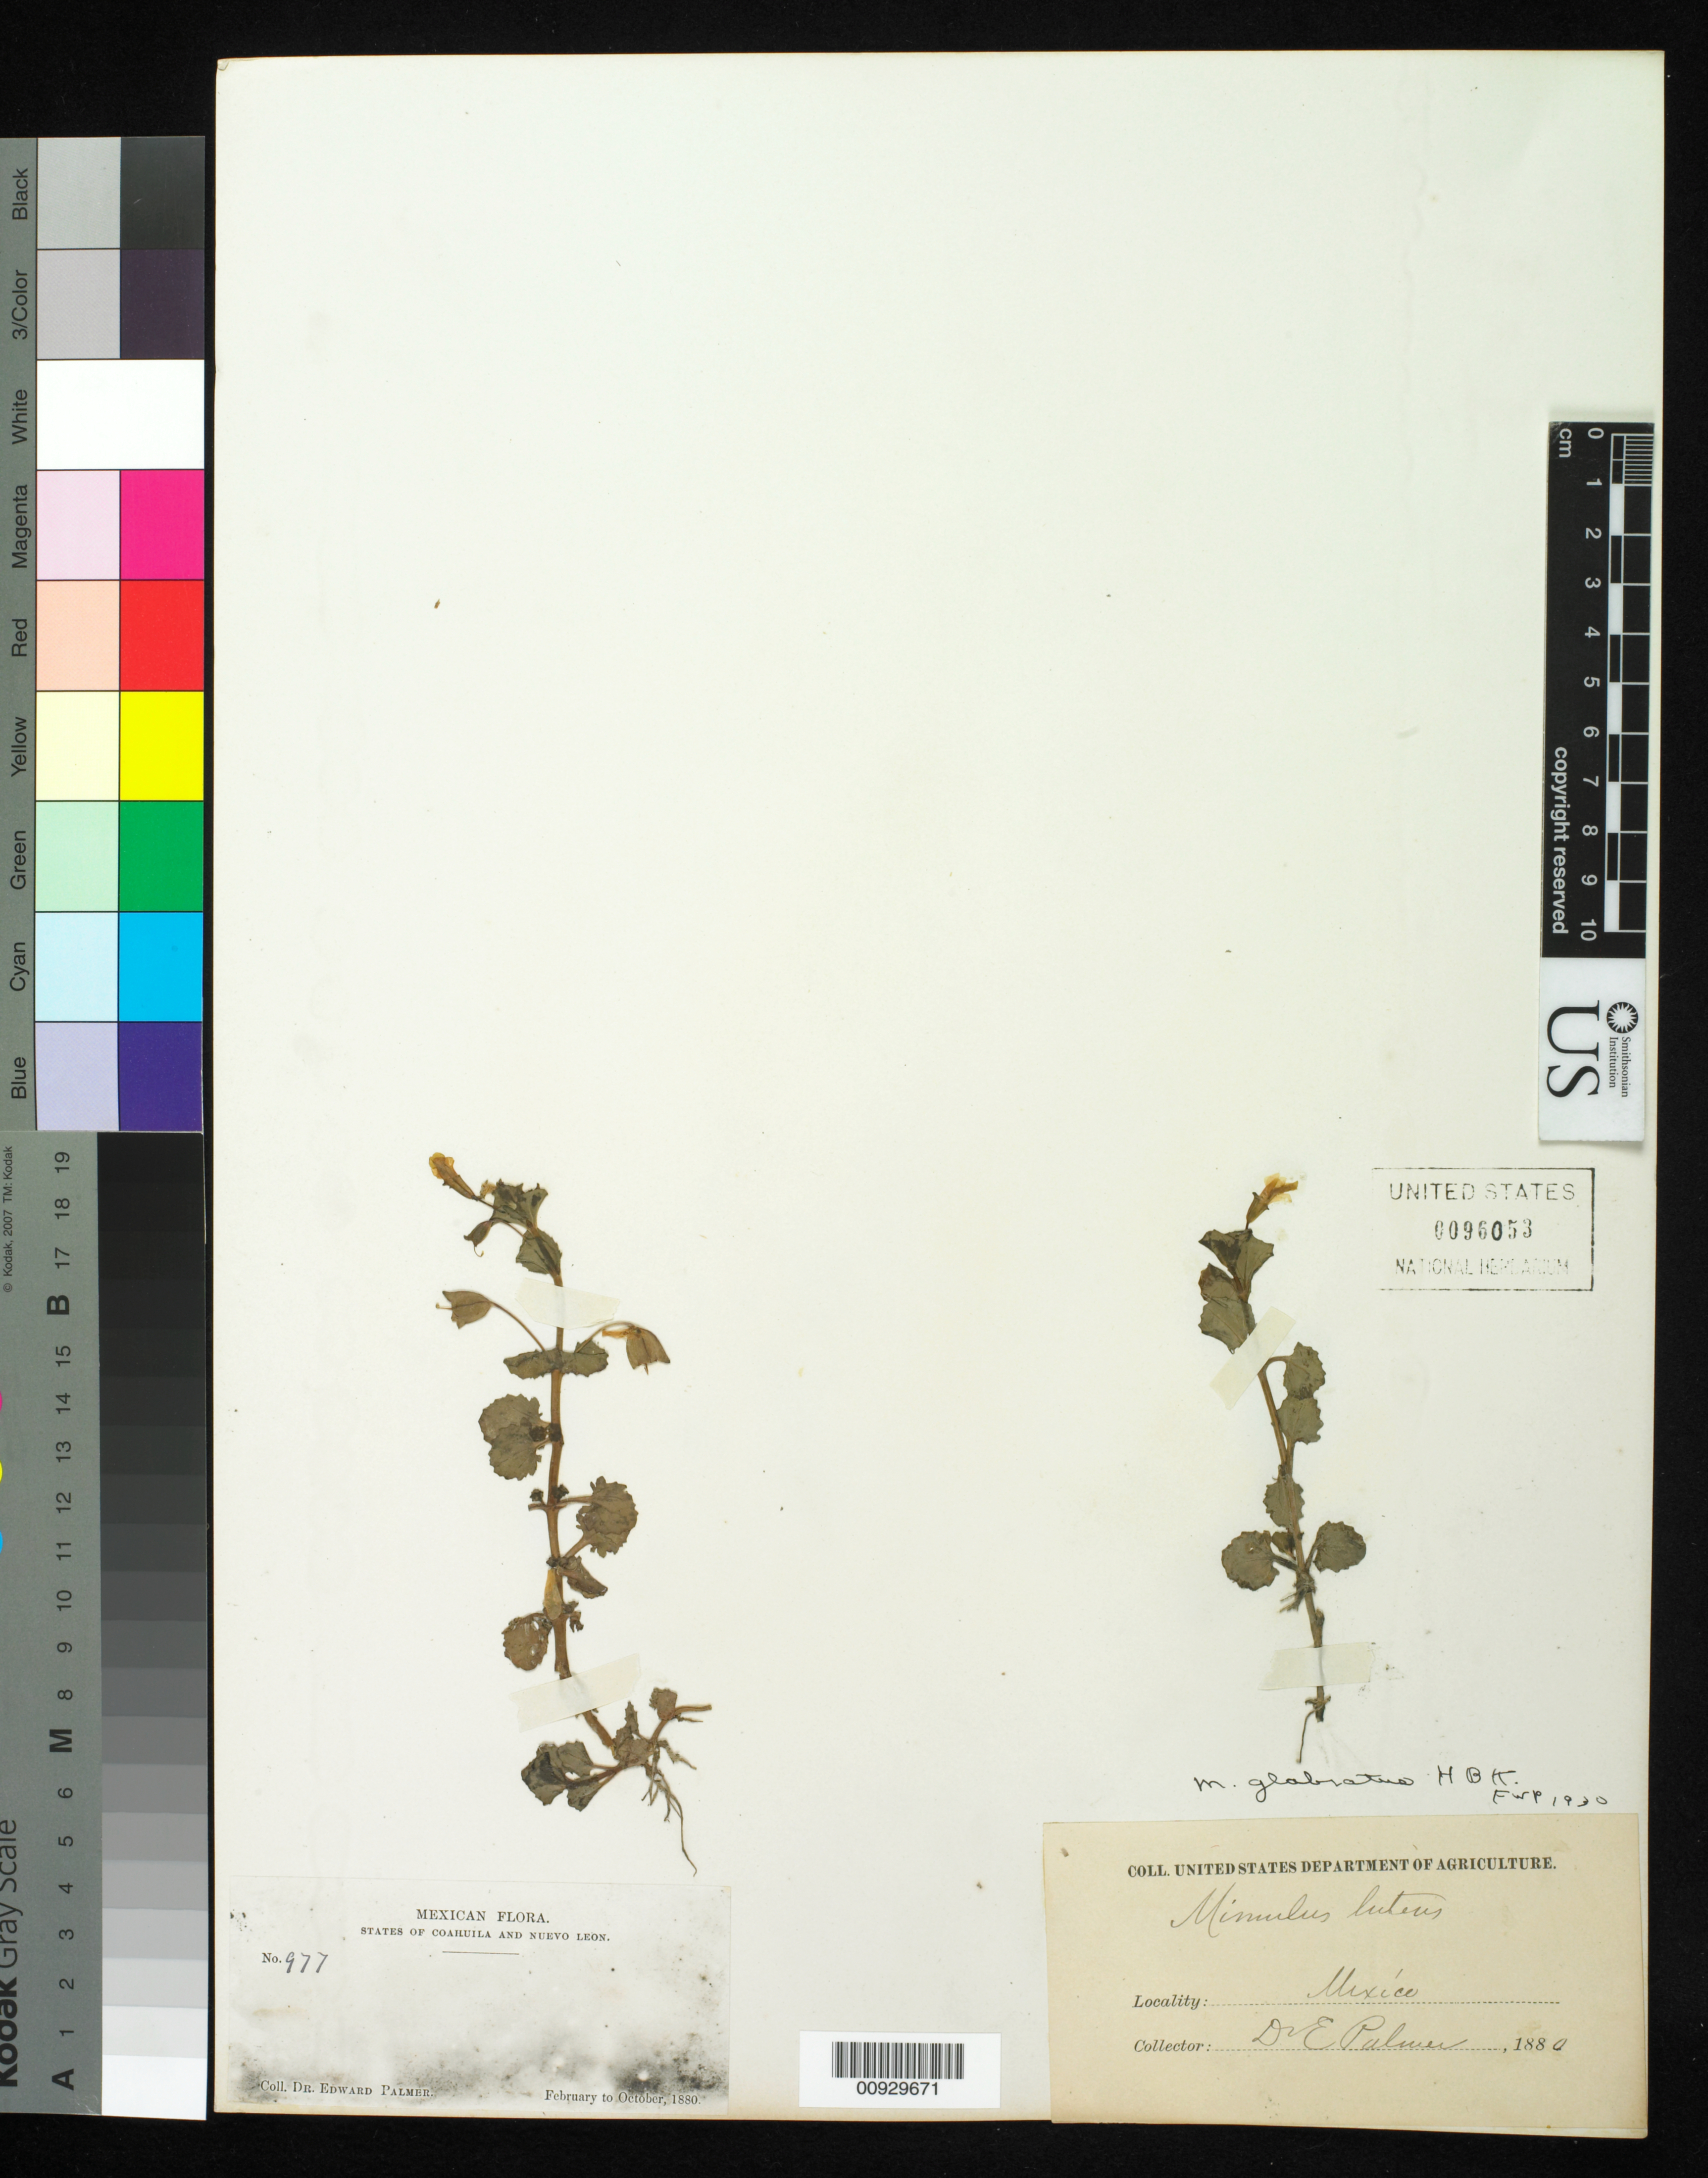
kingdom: Plantae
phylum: Tracheophyta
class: Magnoliopsida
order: Lamiales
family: Phrymaceae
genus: Mimulus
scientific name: Mimulus guttatus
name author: DC.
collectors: E. Palmer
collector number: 977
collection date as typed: Feb 1880 to -- Oct 1880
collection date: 1880-02/1880-10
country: Mexico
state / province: Coahuila / Nuevo León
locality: States of Coahuila and Nuevo León.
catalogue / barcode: US 96053